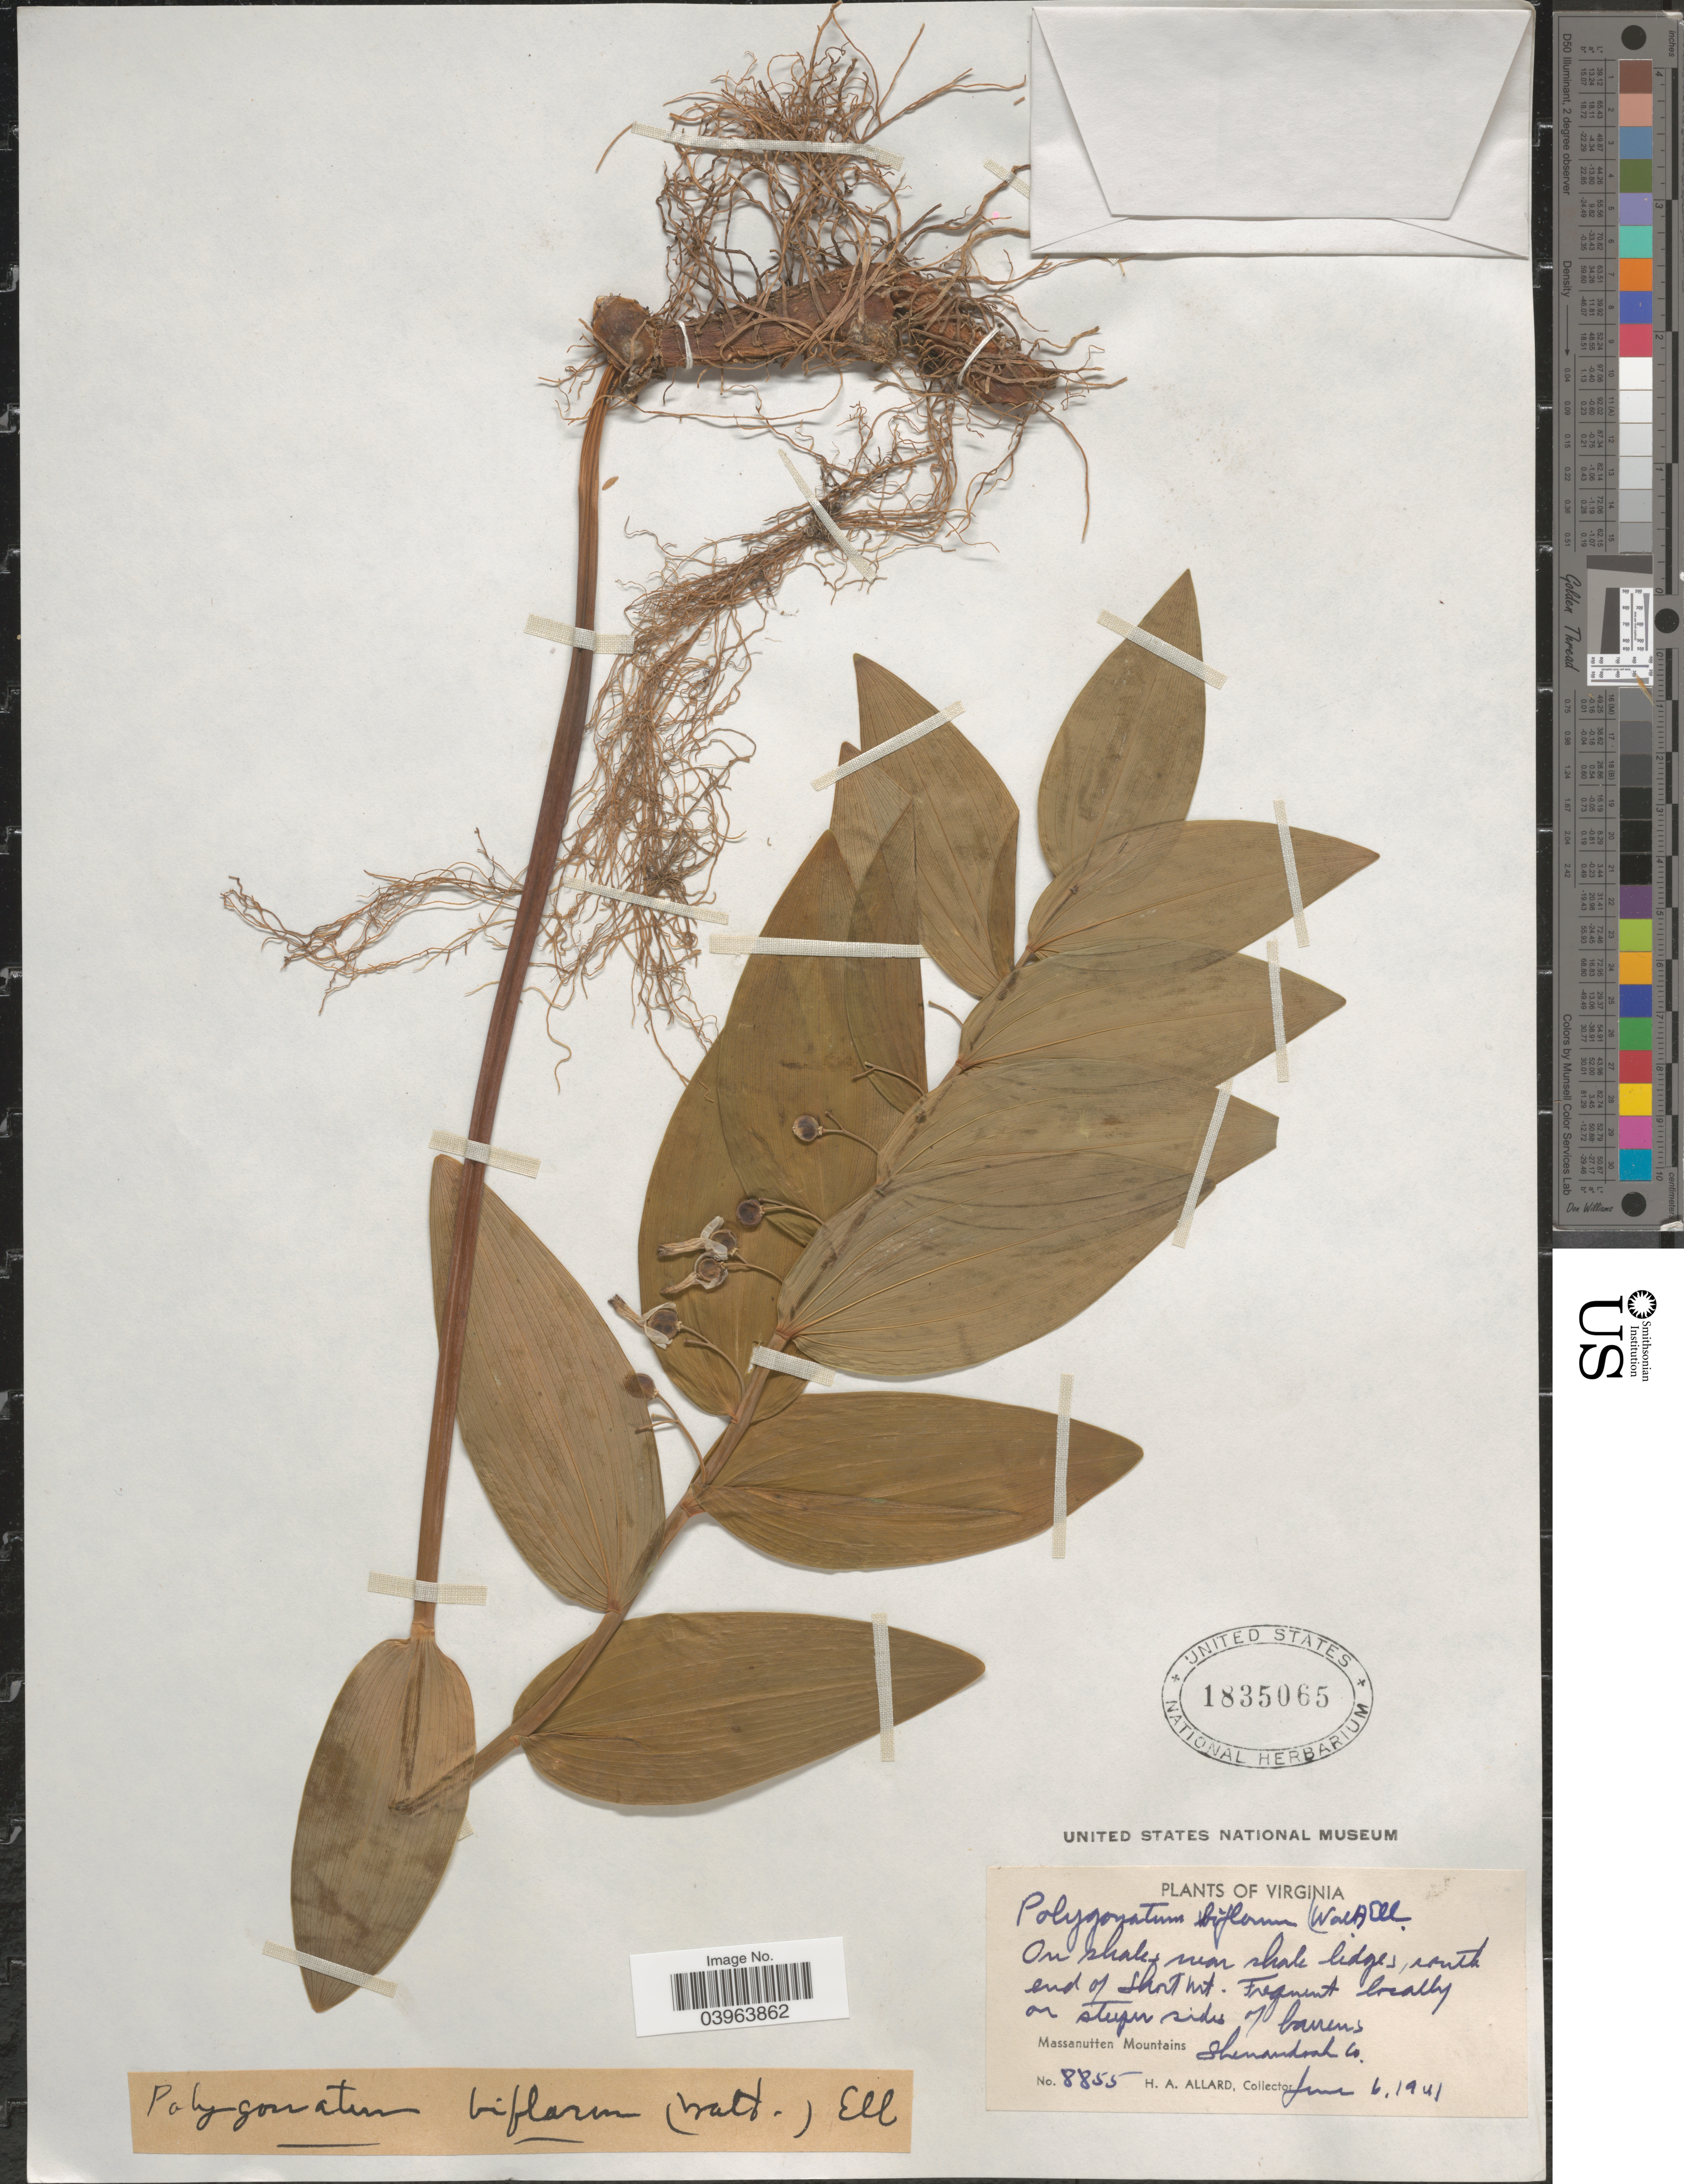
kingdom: Plantae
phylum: Tracheophyta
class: Liliopsida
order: Asparagales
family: Asparagaceae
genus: Polygonatum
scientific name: Polygonatum commutatum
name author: (Schult. f.) A. Dietr.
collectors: H. A. Allard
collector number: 8855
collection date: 1941-06-06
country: United States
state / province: Virginia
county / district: Shenandoah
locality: On shales near shale ledges, south end of Short Mt. Massanutten Mountains. Shenandoah Co.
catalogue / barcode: US 1835065